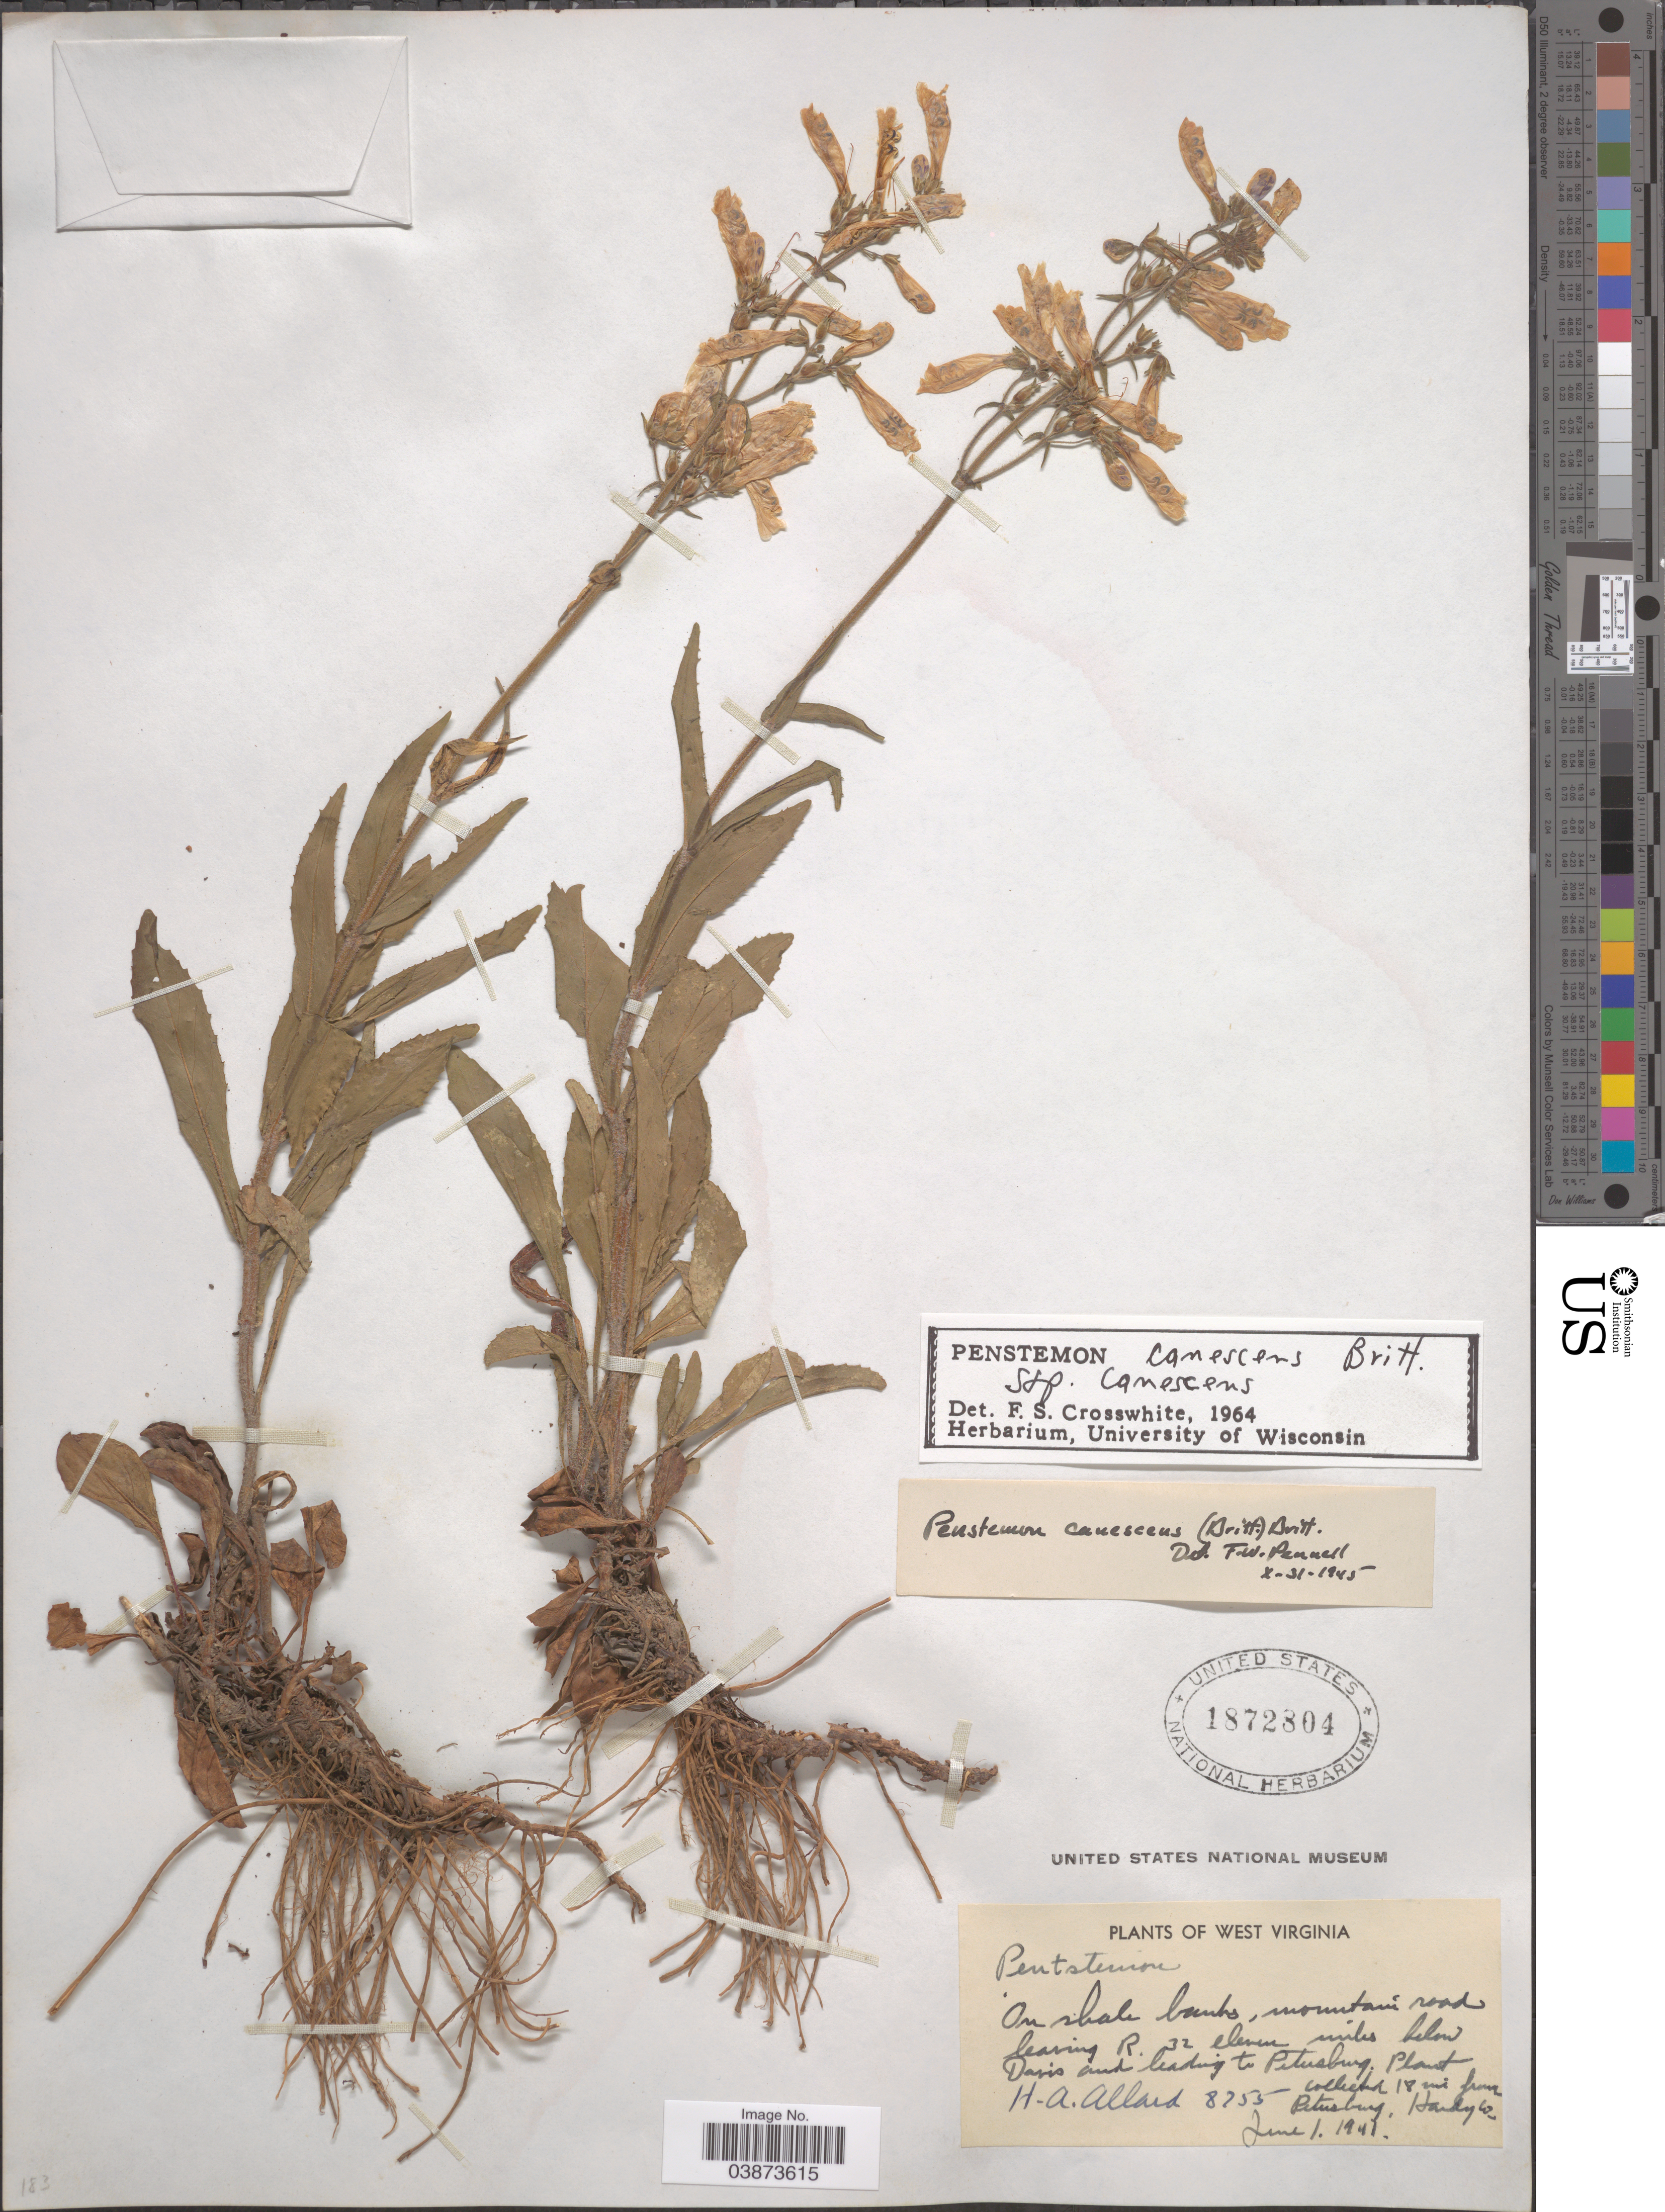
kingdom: Plantae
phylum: Tracheophyta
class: Magnoliopsida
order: Lamiales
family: Plantaginaceae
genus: Penstemon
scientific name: Penstemon canescens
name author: L.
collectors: H. A. Allard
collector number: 8255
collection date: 1941-06-01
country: United States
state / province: West Virginia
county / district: Hardy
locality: On shale banks, mountain road leaving R. 32 eleven miles below Davis and leading to Petersburg. Collected 18 mi from Petersburg. Hardy Co.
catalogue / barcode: US 1872804